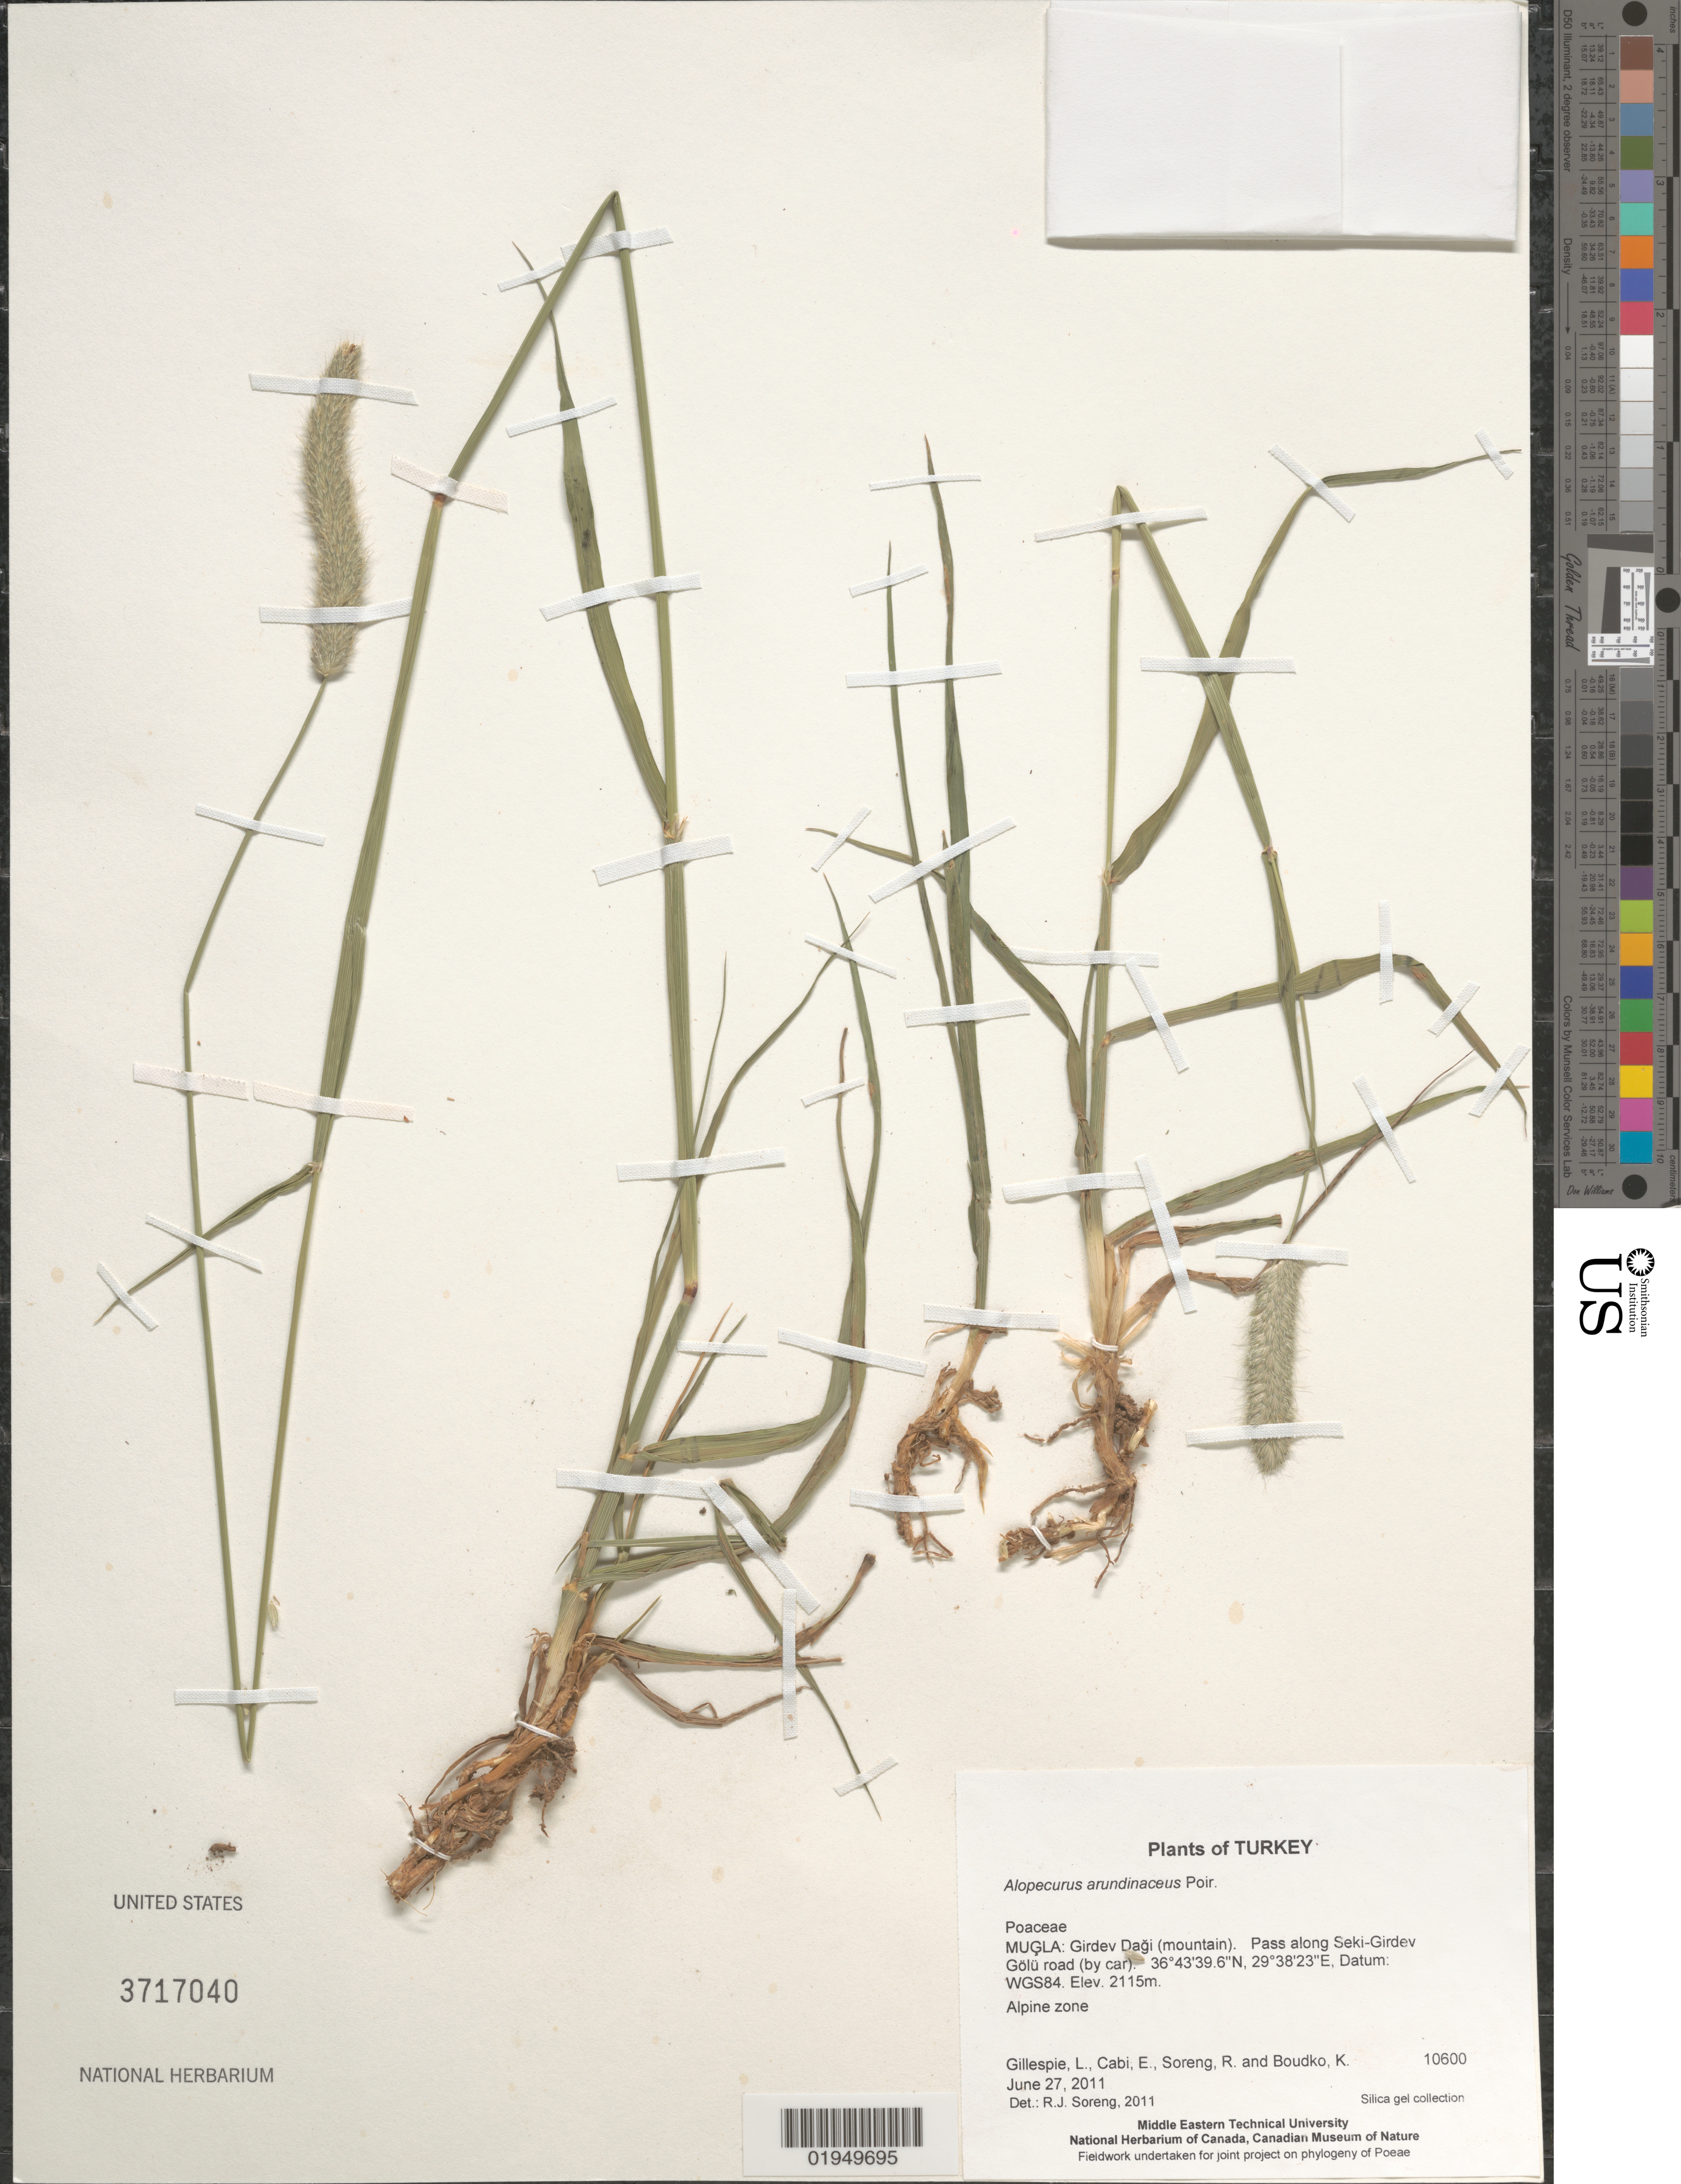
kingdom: Plantae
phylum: Tracheophyta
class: Liliopsida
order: Poales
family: Poaceae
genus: Alopecurus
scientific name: Alopecurus arundinaceus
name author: Poir.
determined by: Soreng, Robert J., Research Associate (BOT), Smithsonian Institution - National Museum of Natural History (UNITED STATES)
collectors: L. J. Gillespie, E. Cabi, R. J. Soreng & K. Boudko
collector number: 10600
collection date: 2011-06-27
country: Turkey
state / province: Mugla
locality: Girdev Dagi (mountain). Pass along Seki-Girdev Gölü road (by car)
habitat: Alpine zone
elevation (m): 2115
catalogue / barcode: US 3717040